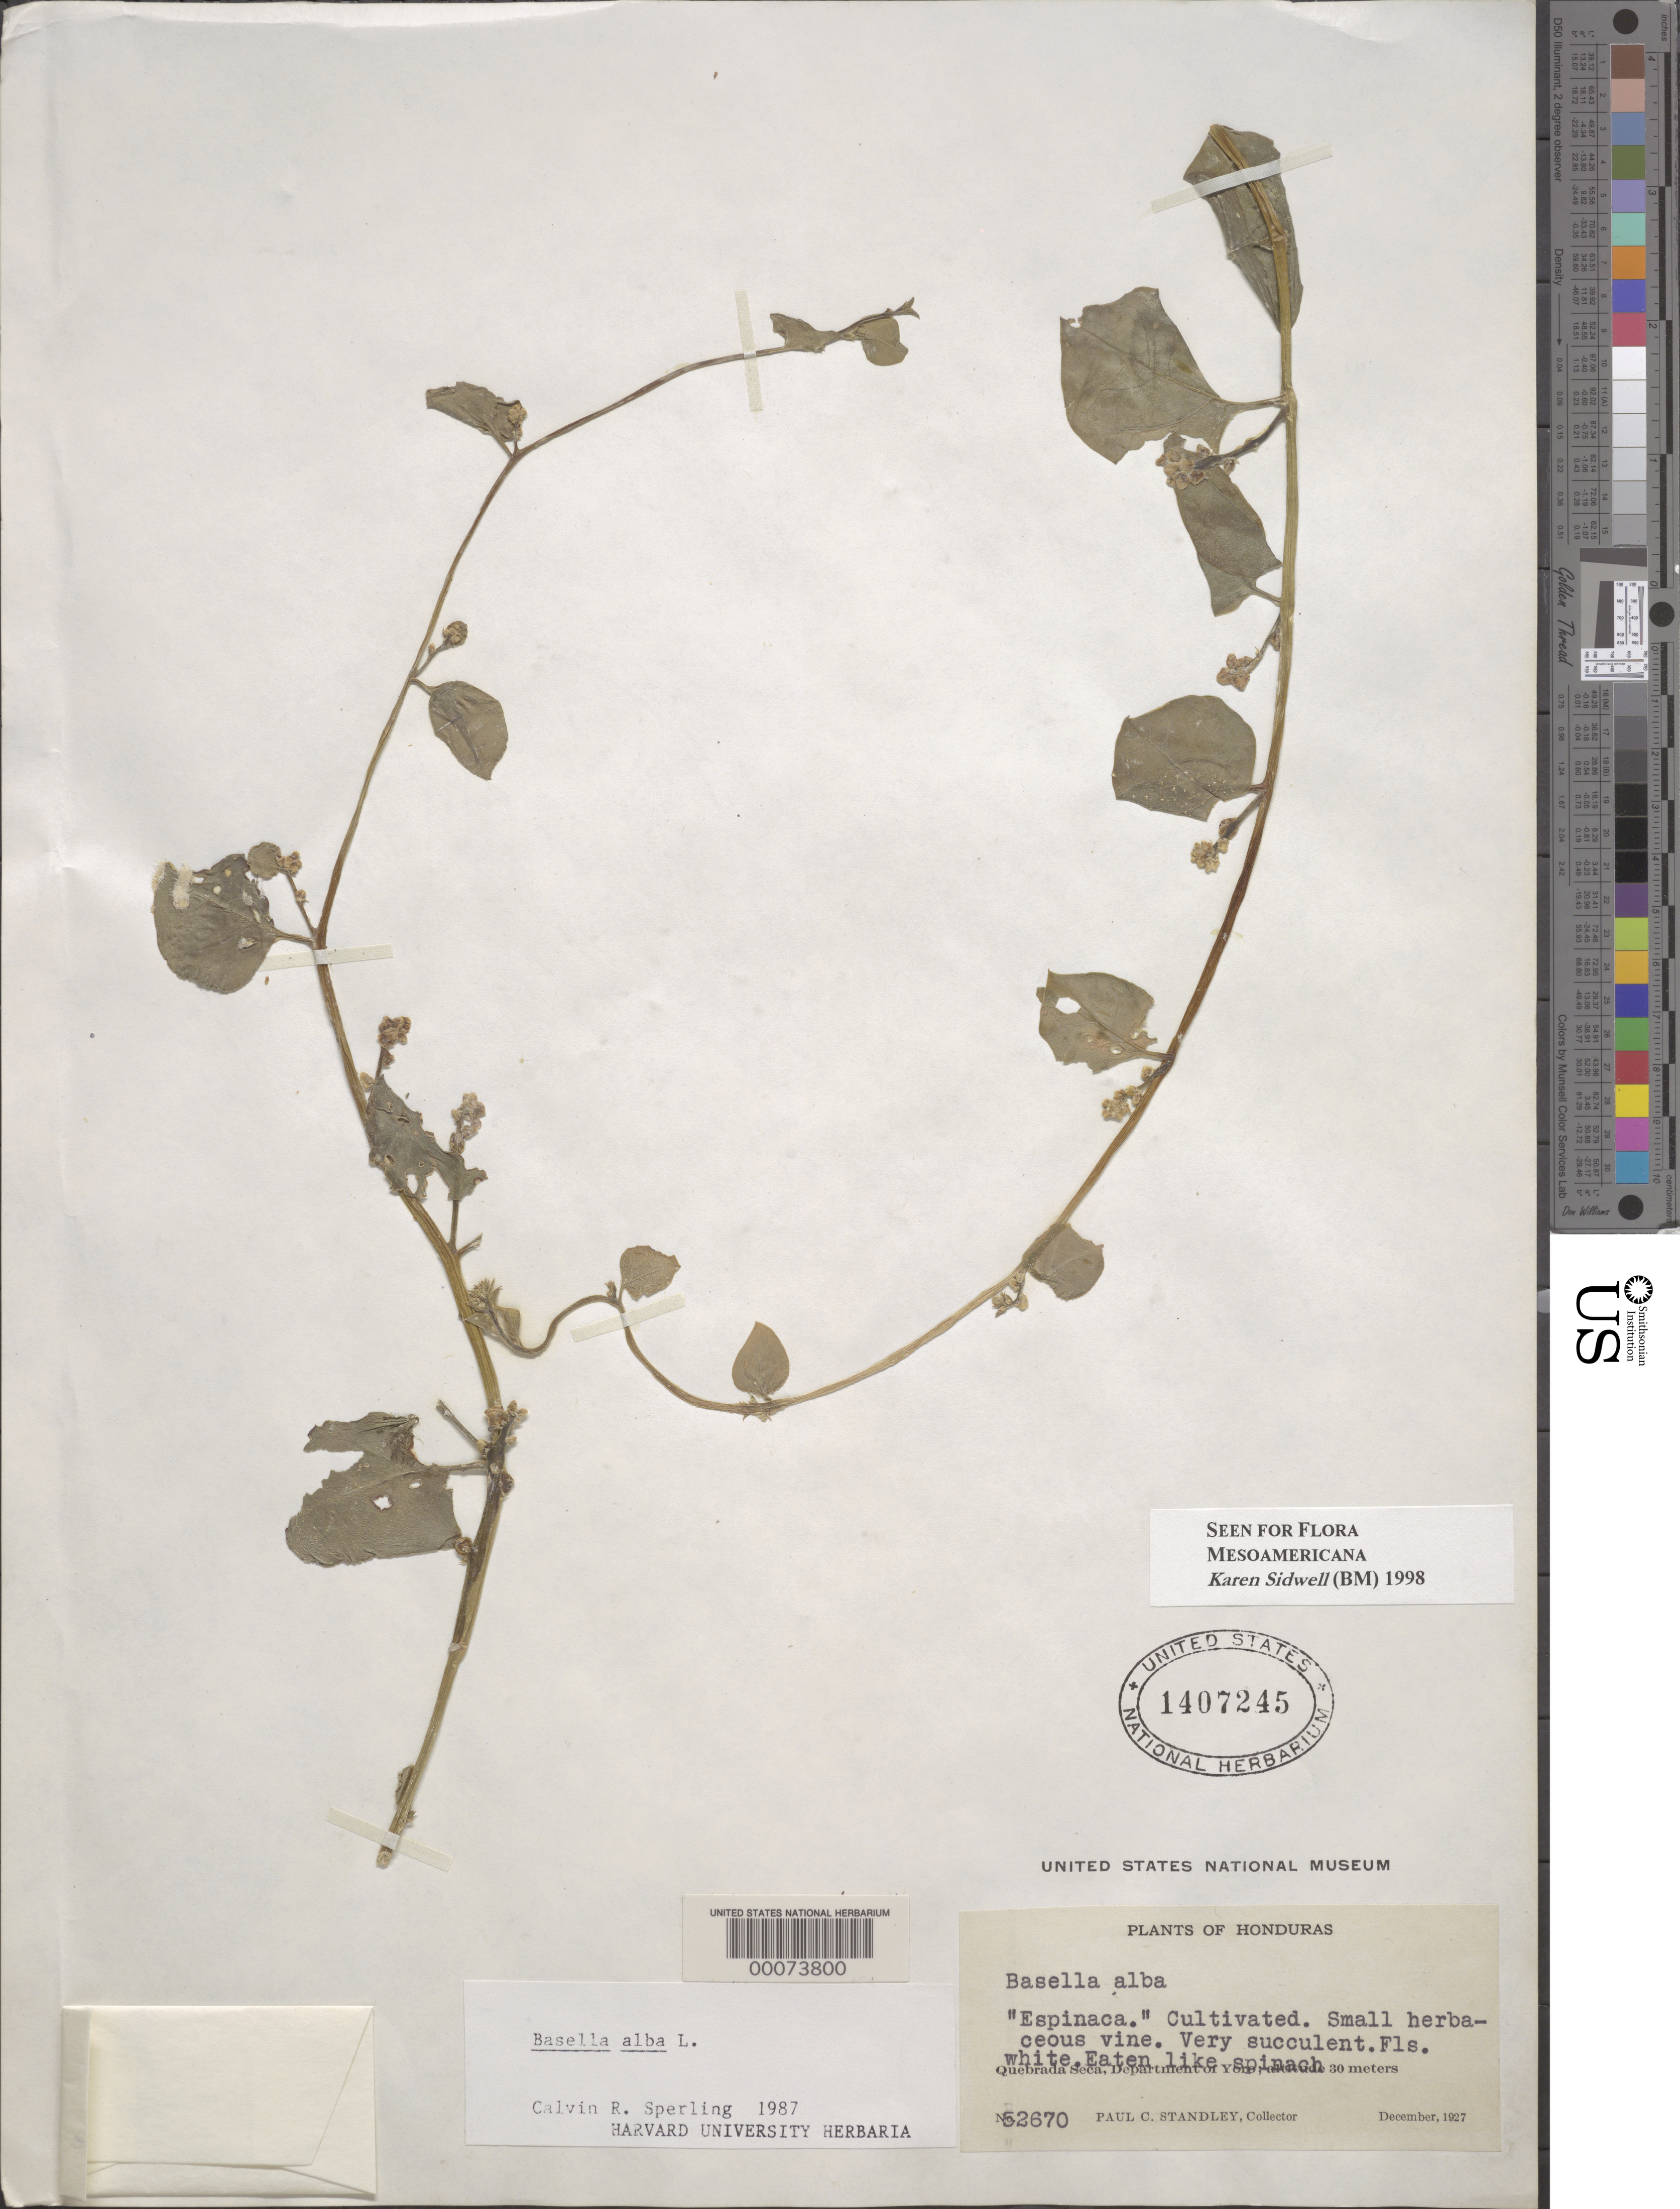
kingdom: Plantae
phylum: Tracheophyta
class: Magnoliopsida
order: Caryophyllales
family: Basellaceae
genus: Basella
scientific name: Basella alba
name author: L.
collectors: P. C. Standley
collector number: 52670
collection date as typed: Dec 1927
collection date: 1927-12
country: Honduras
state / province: Yoro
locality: Quebrada Seca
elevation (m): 30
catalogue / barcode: US 1407245